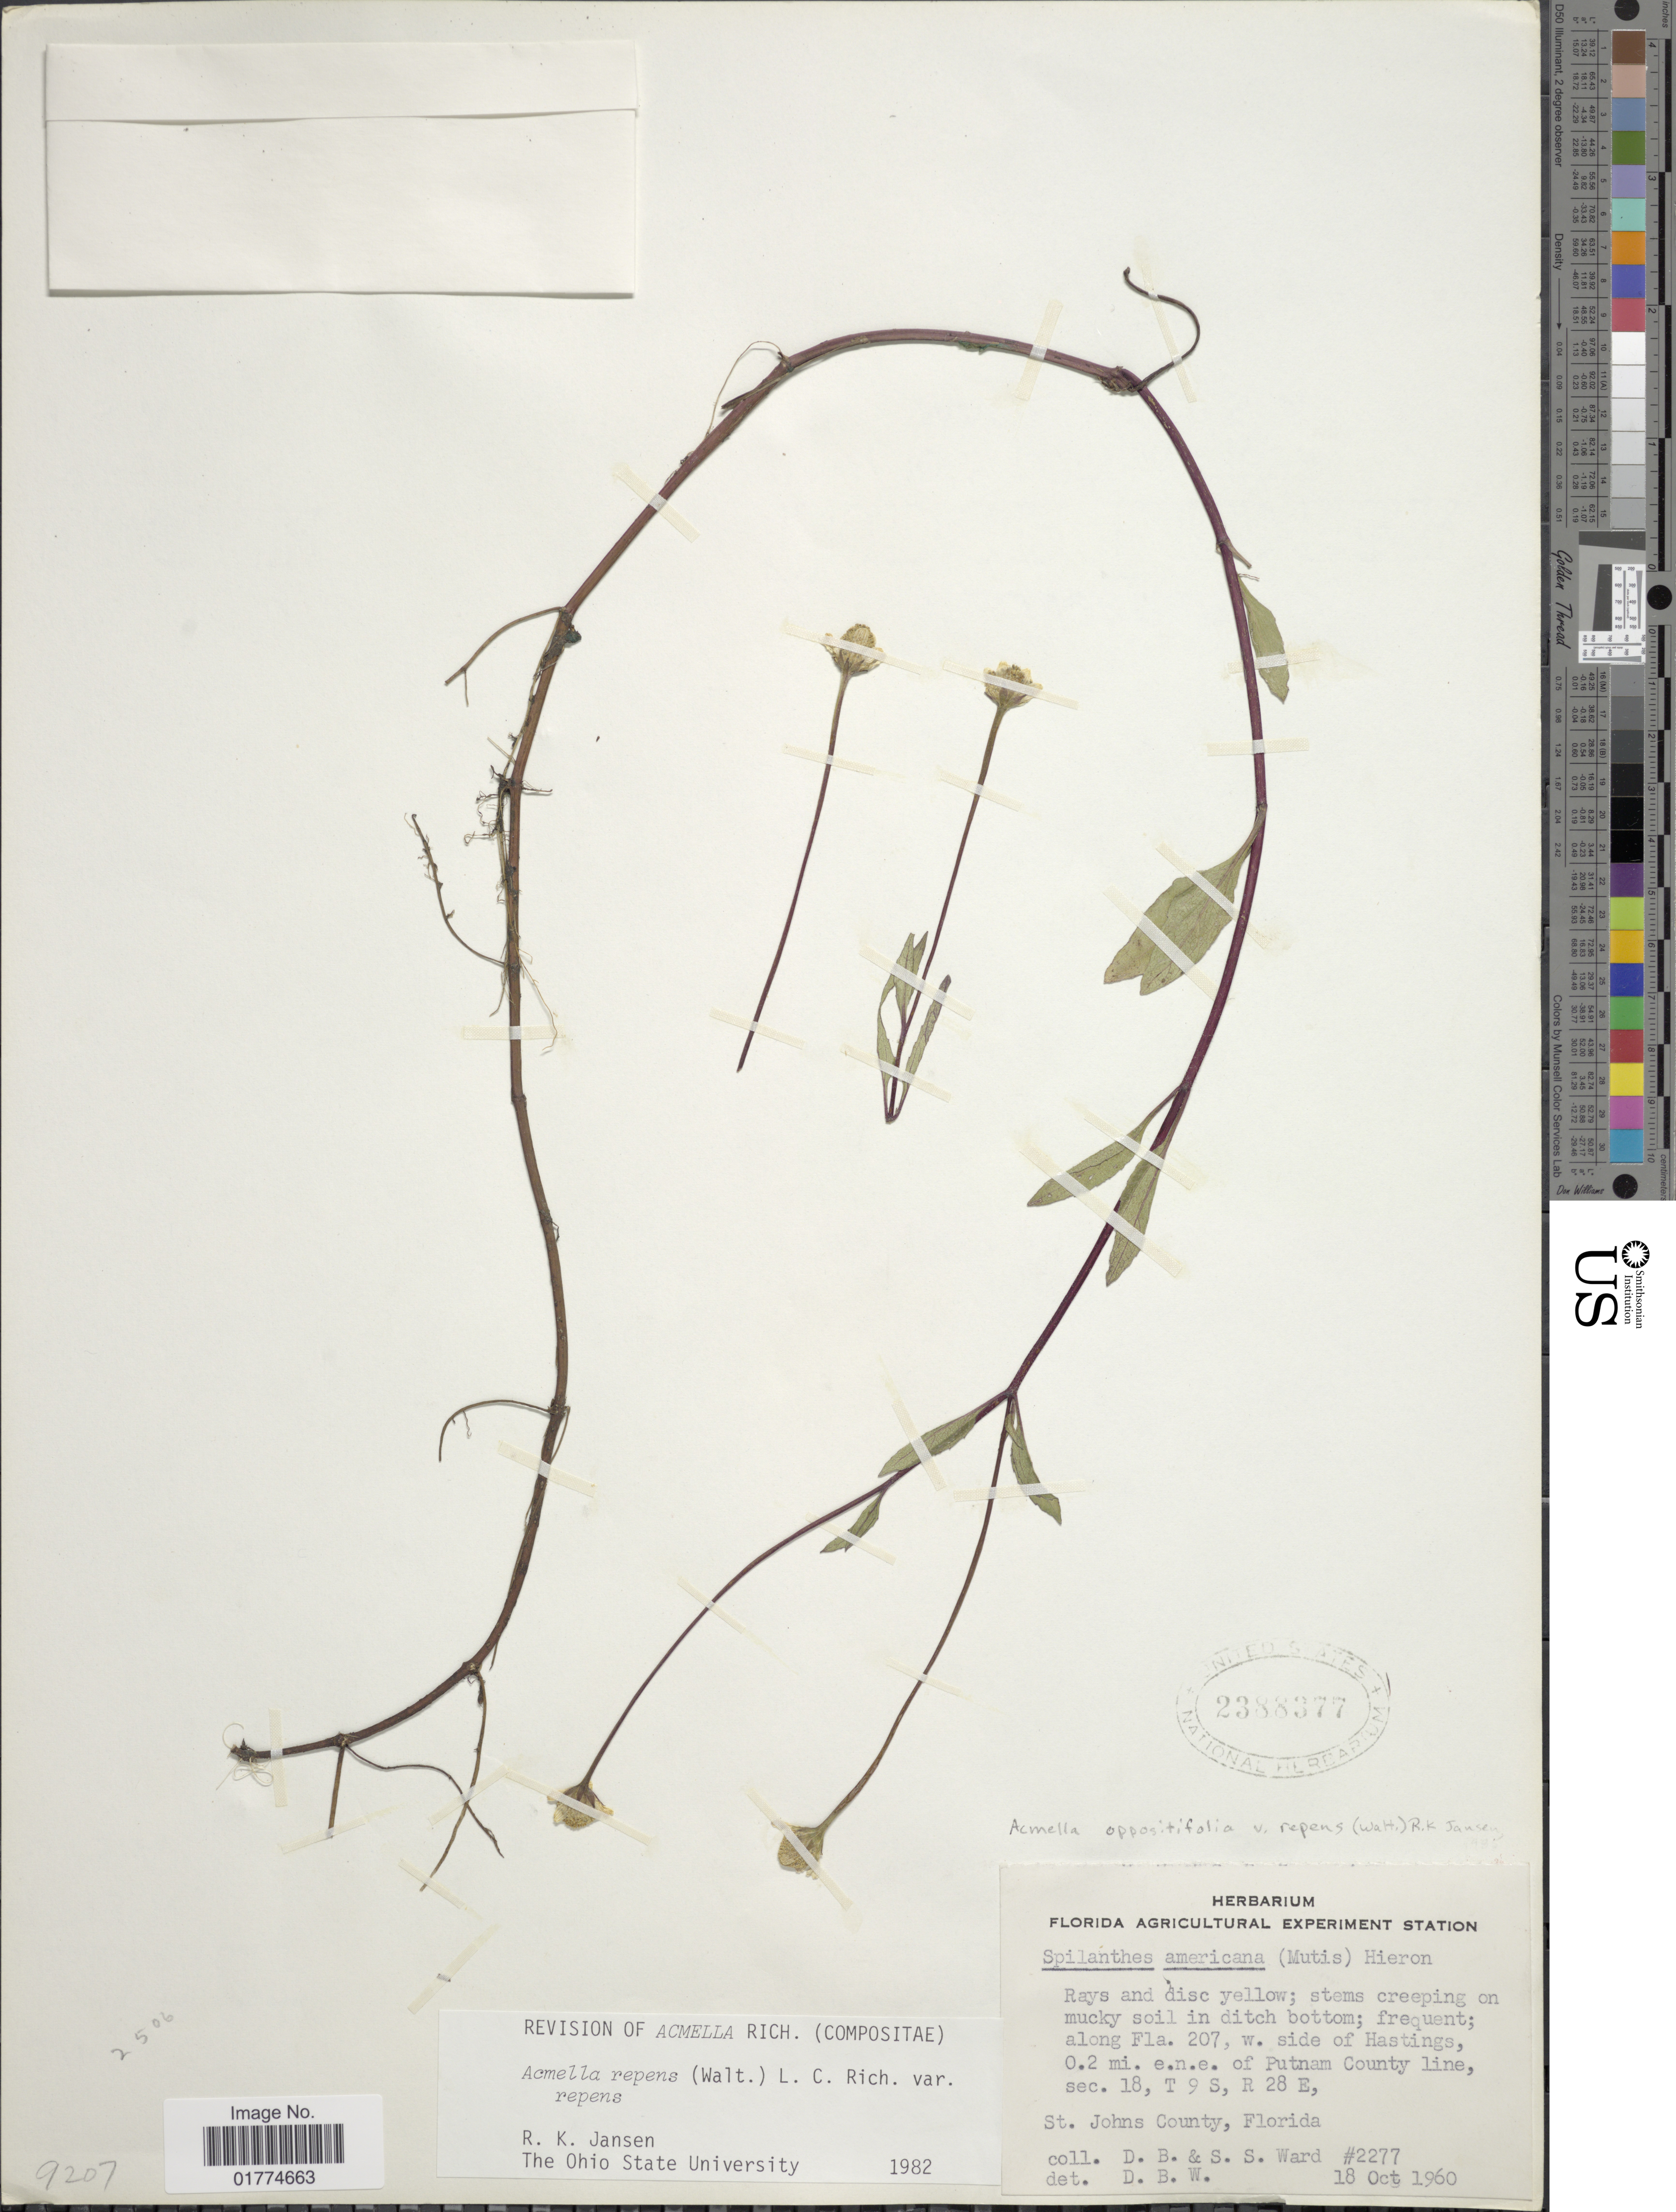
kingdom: Plantae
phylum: Tracheophyta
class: Magnoliopsida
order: Asterales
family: Asteraceae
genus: Acmella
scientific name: Acmella oppositifolia var. repens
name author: (Walter) R.K. Jansen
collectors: D. B. Ward & S. S. Ward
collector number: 2277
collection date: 1960-10-18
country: United States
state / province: Florida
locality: Along Fla. 207, w. side of Hastings, 0.2 mi. e.n.e. of Putnam County line, sec. 18, T 9 S, R 28 E, St. Johns County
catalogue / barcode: US 2388377